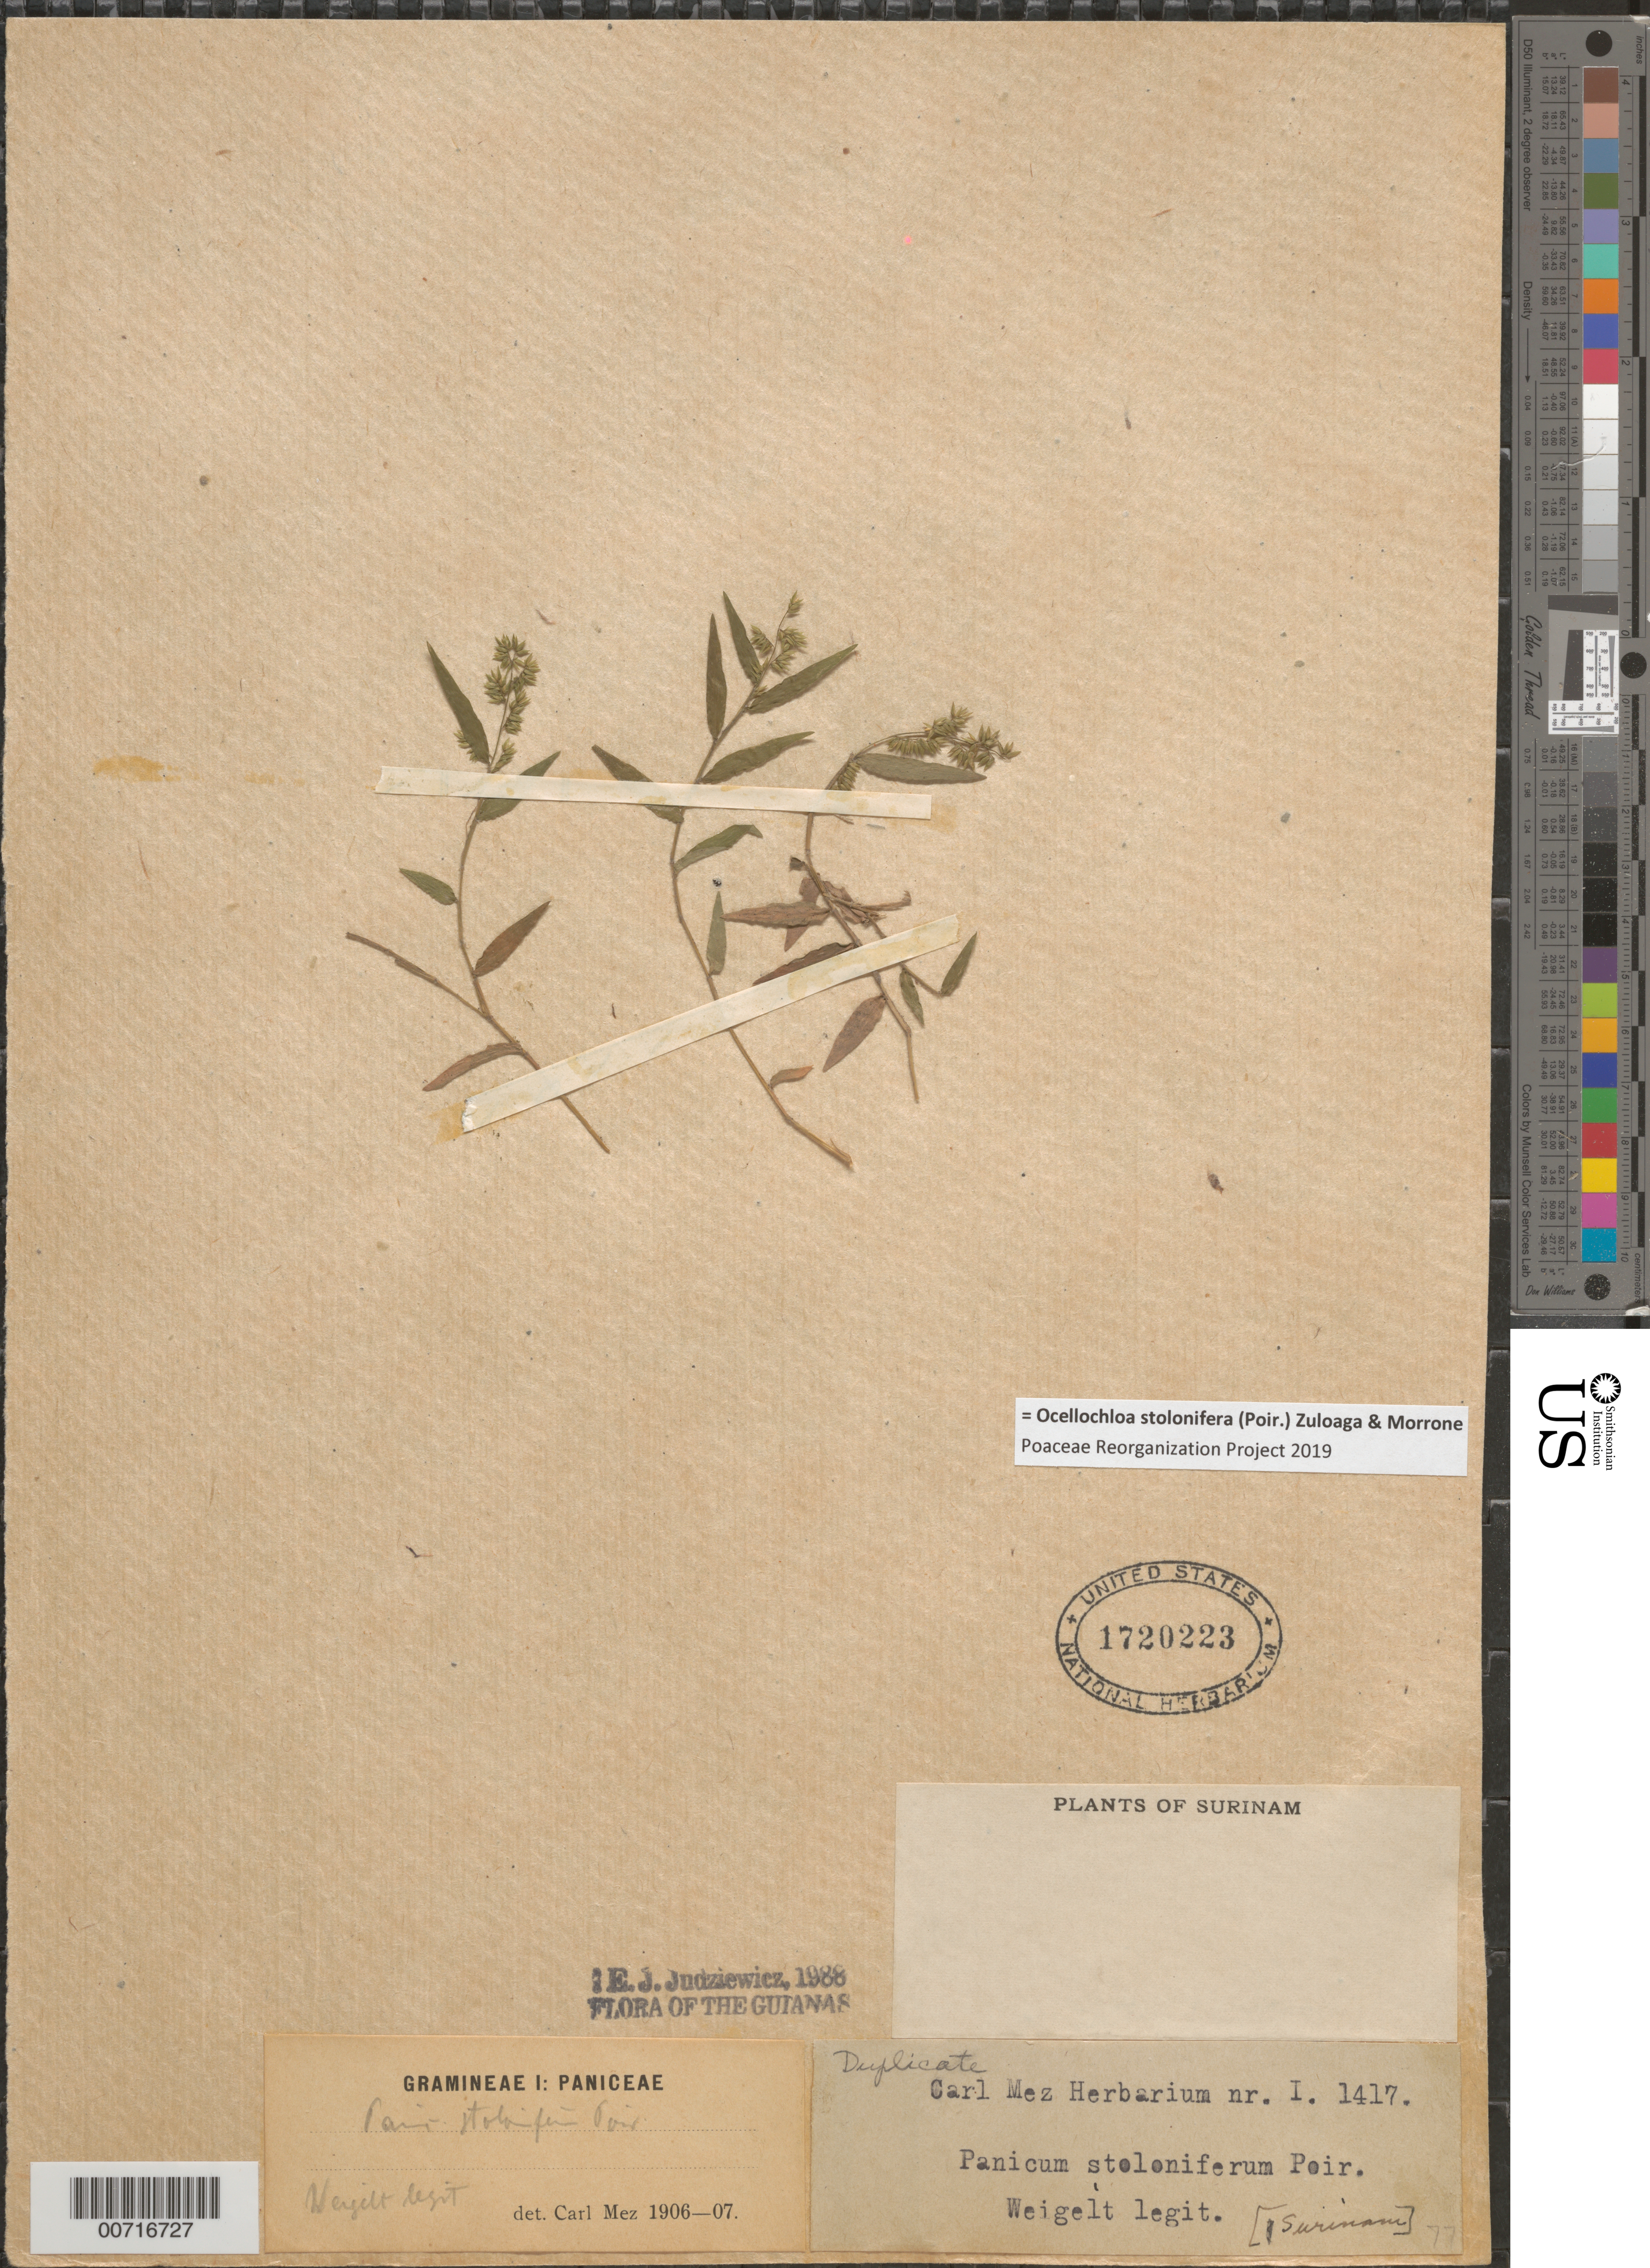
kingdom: Plantae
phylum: Tracheophyta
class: Liliopsida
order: Poales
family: Poaceae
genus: Panicum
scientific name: Panicum stoloniferum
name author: Poir.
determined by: Mez, C. C.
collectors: C. Weigelt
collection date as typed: s.d.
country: Suriname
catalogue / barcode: US 1720223